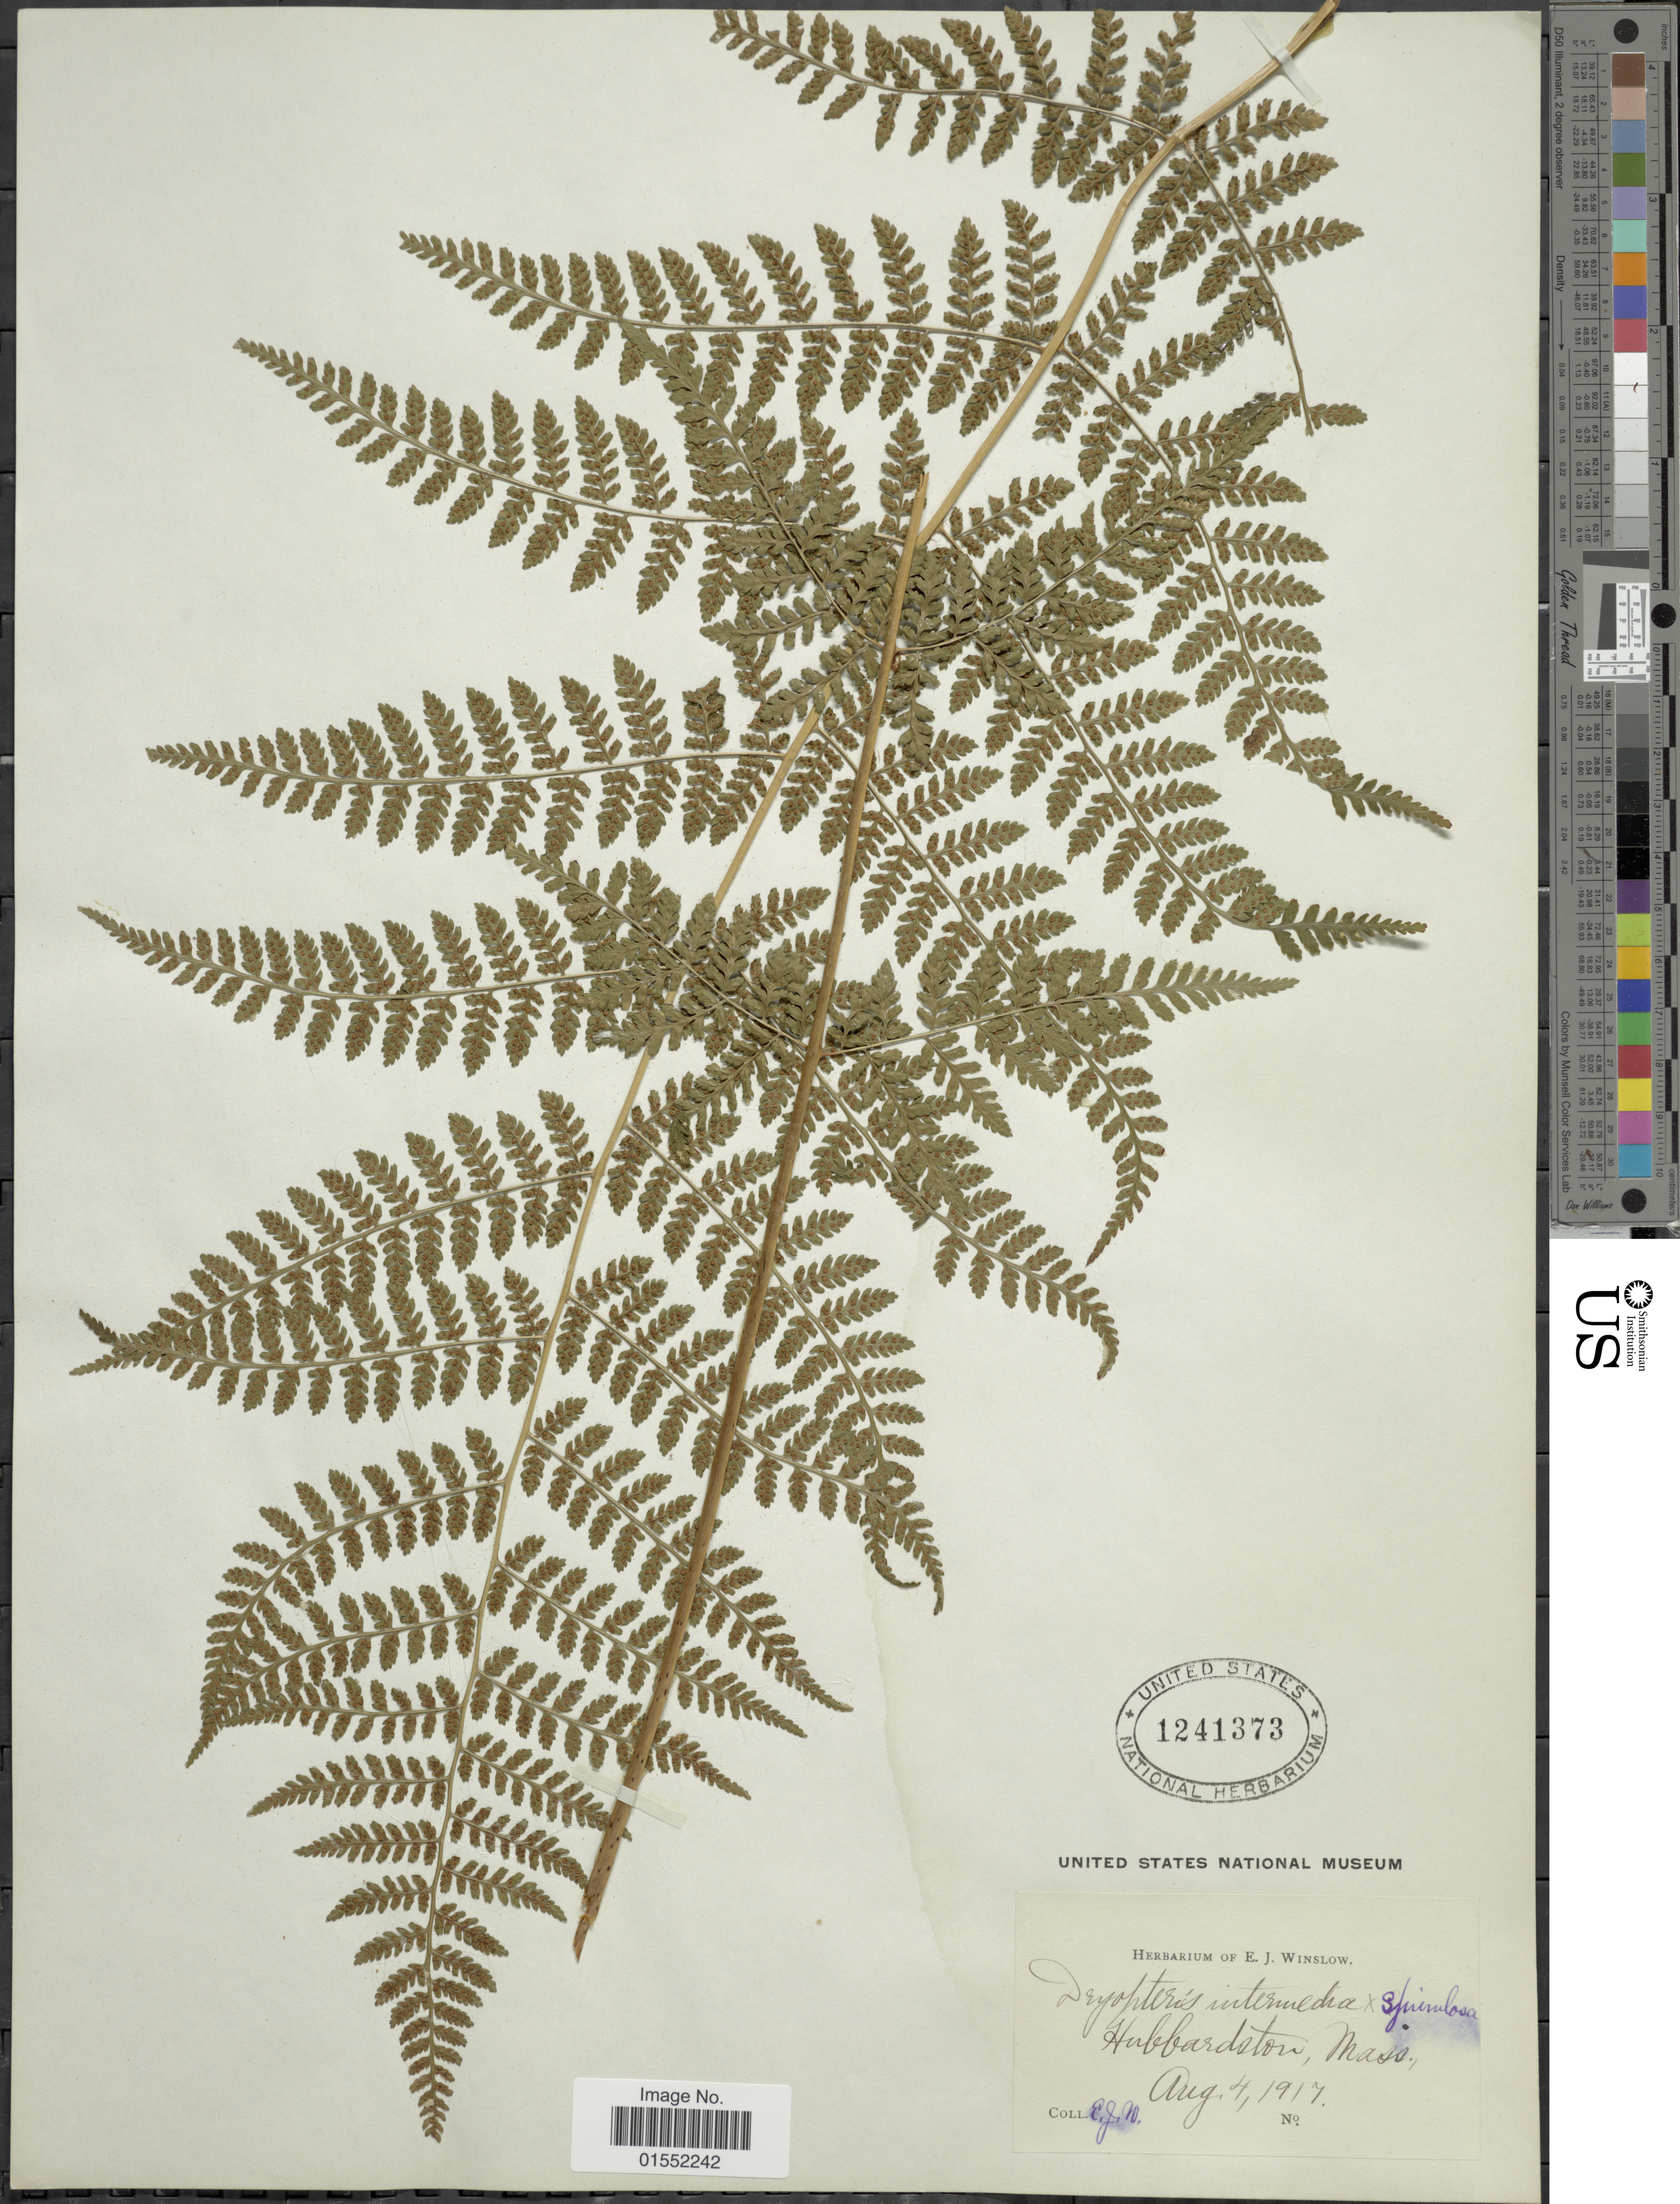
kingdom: Plantae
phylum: Tracheophyta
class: Polypodiopsida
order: Polypodiales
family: Dryopteridaceae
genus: Dryopteris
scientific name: Dryopteris x triploidea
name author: Wherry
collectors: E. Winslow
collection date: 1917-08-04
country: United States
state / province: Massachusetts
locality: Hubbardston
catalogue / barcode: US 1241373